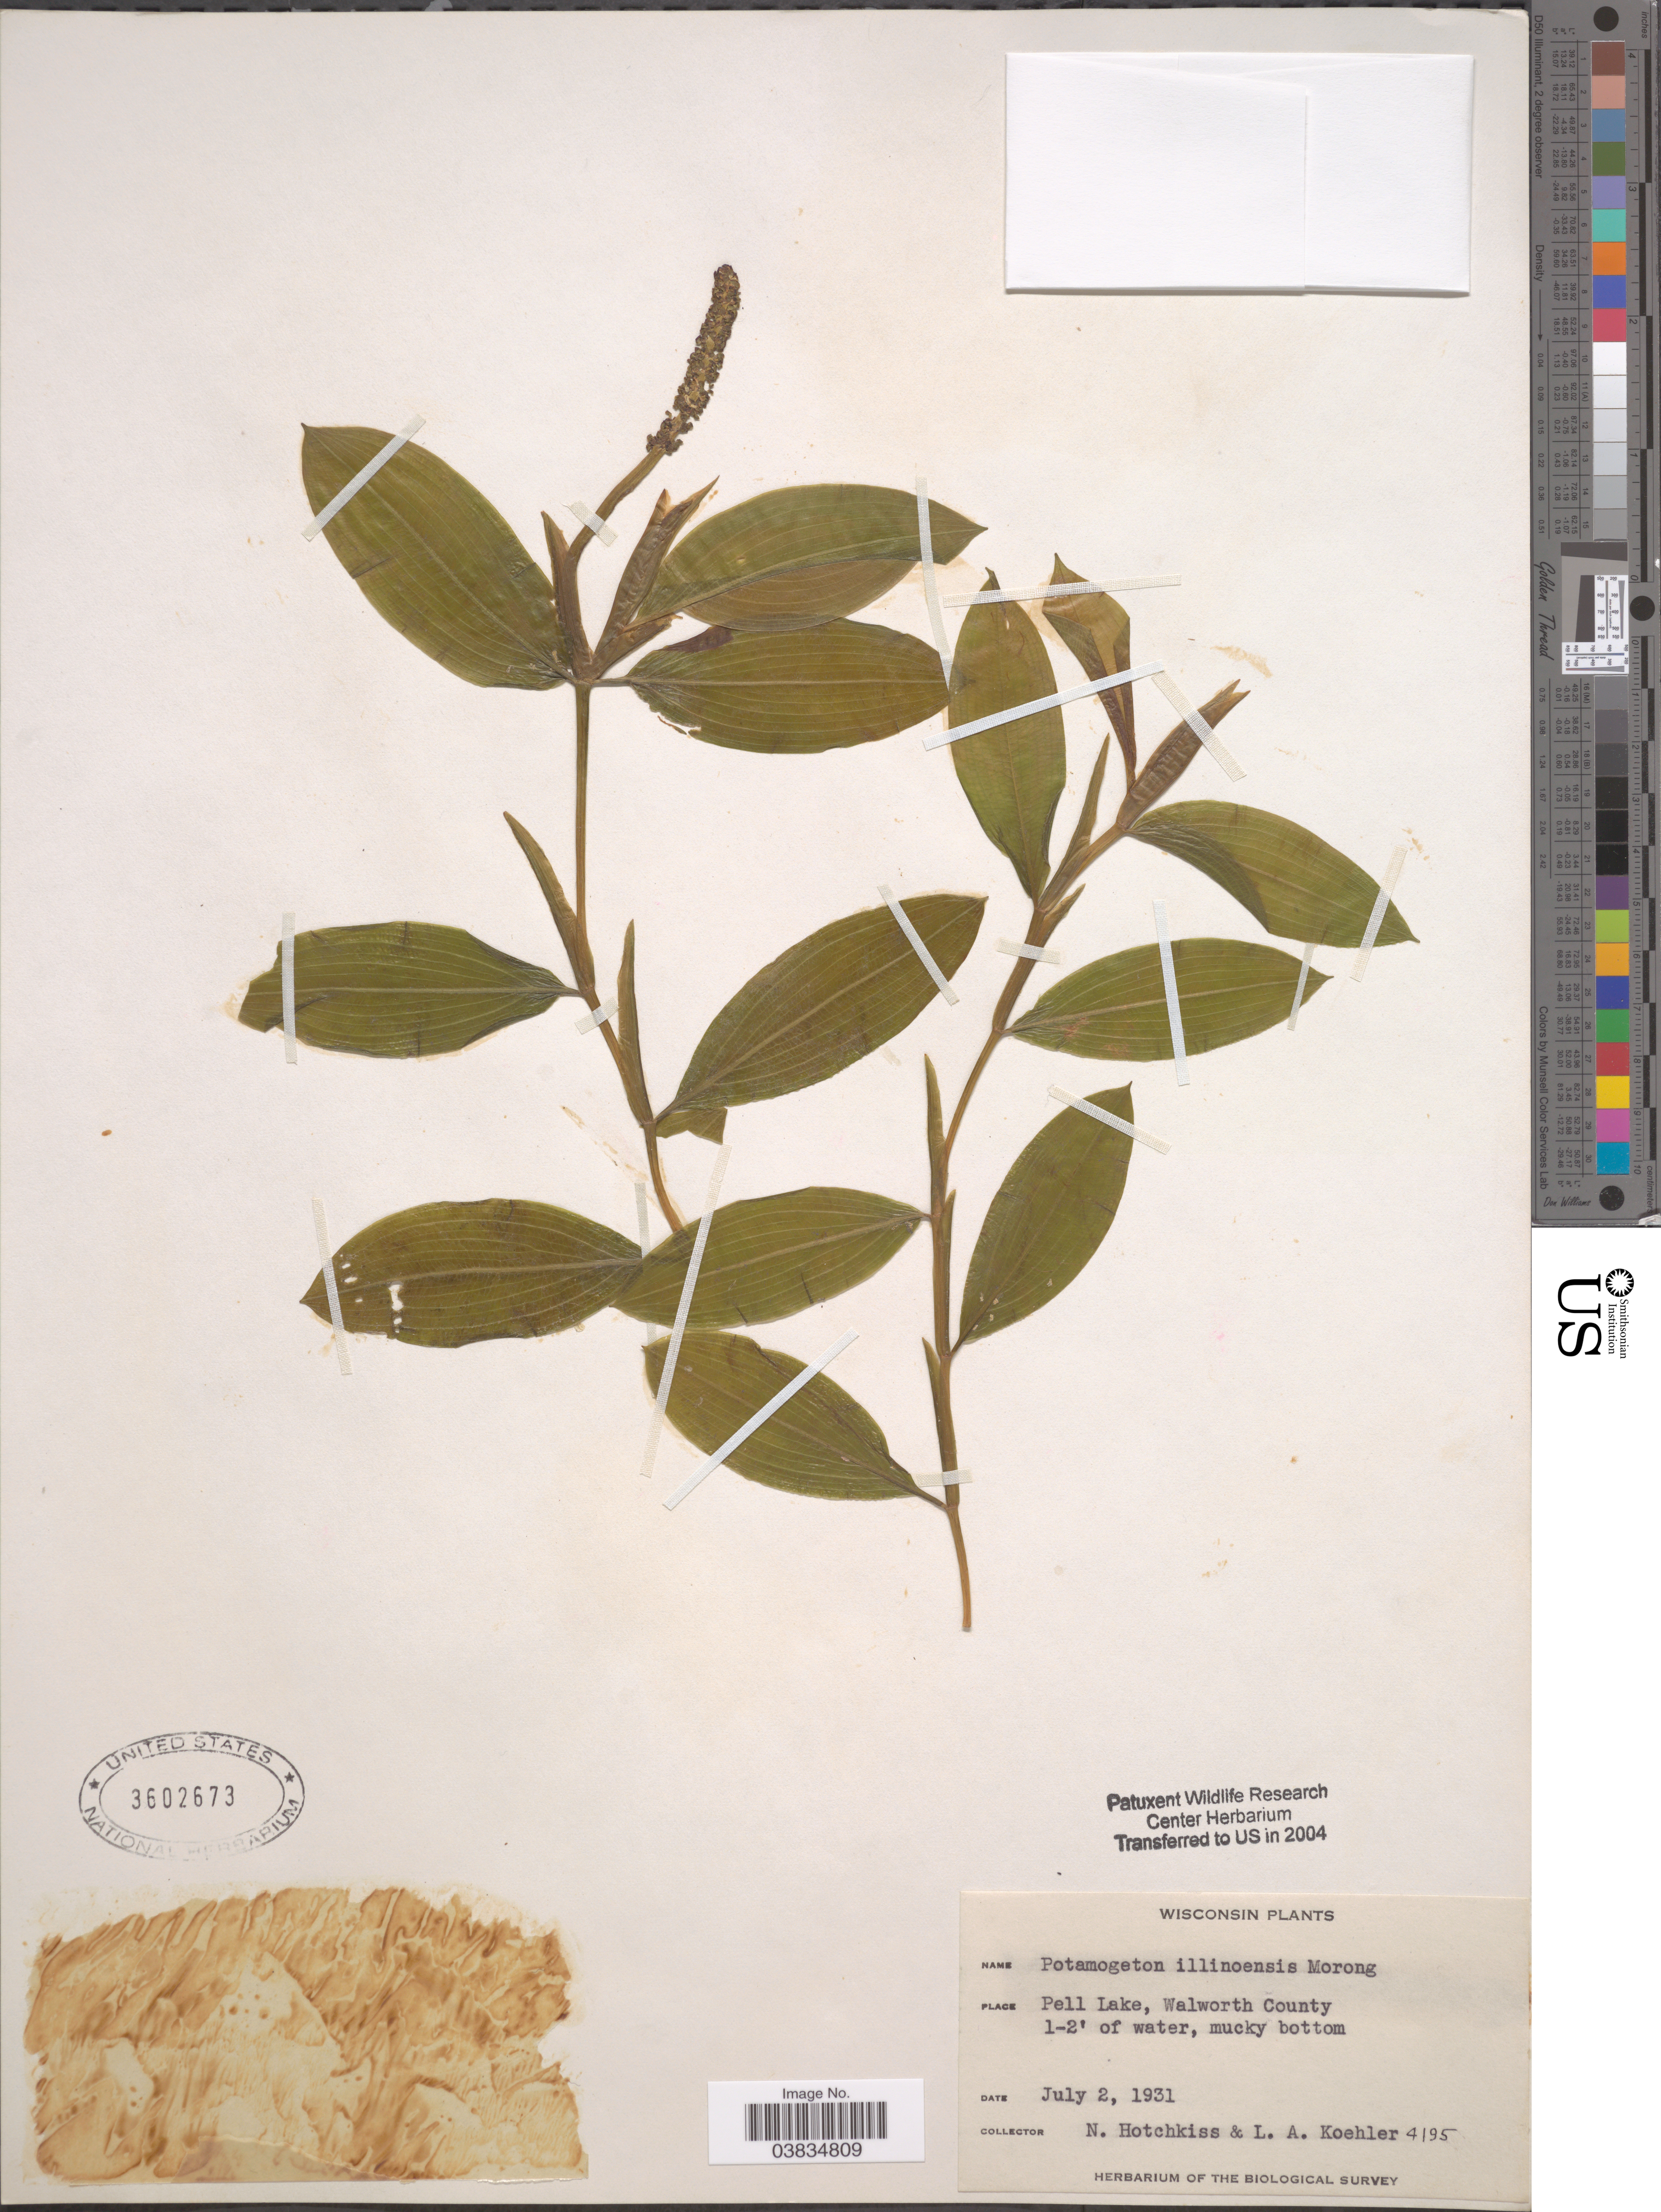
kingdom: Plantae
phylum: Tracheophyta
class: Liliopsida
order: Alismatales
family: Potamogetonaceae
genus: Potamogeton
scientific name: Potamogeton illinoensis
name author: Morong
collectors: N. Hotchkiss & L. Koehler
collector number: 4195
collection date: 1931-07-02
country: United States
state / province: Wisconsin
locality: Pell Lake, Walworth County.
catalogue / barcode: US 3602673